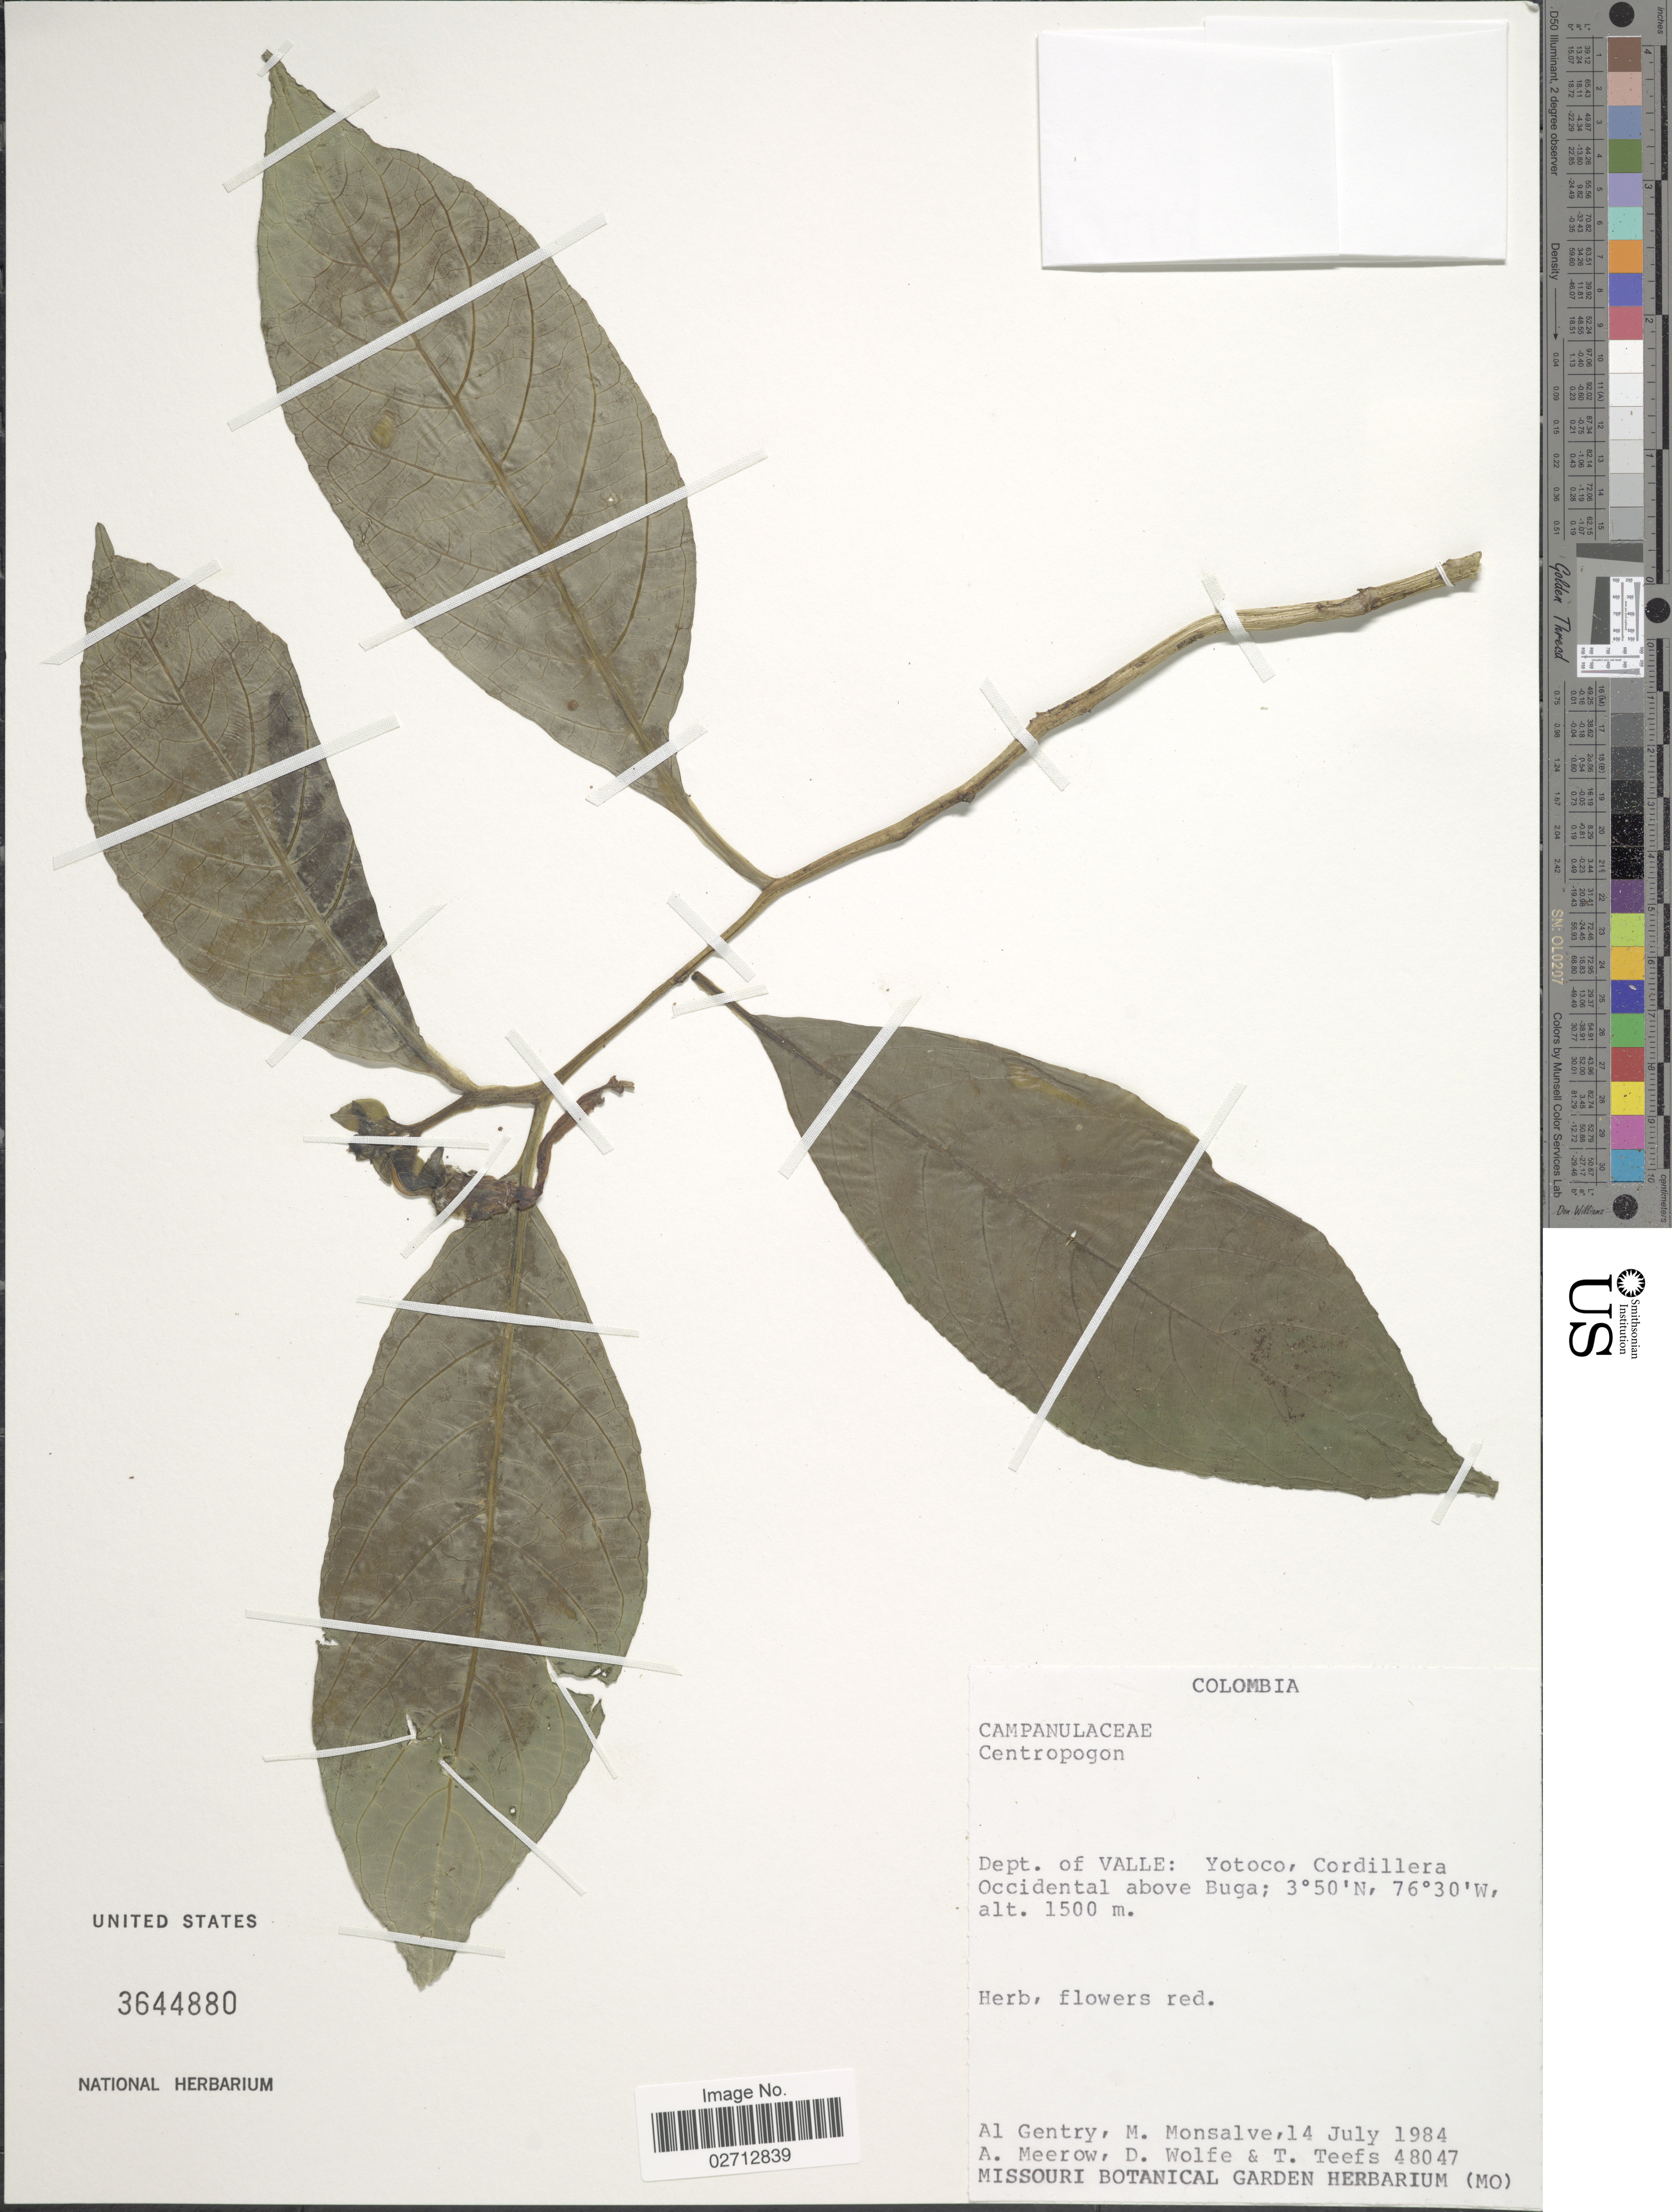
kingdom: Plantae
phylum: Tracheophyta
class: Magnoliopsida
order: Asterales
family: Campanulaceae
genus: Centropogon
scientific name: Centropogon sp.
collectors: A. H. Gentry, M. Monsalve, A. Meerow & D. Wolfe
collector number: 48047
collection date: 1984-07-14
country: Colombia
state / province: Valle del Cauca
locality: Dept. of Valle: Yotoco, Cordillera Occidental above Buga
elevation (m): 1500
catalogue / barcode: US 3644880